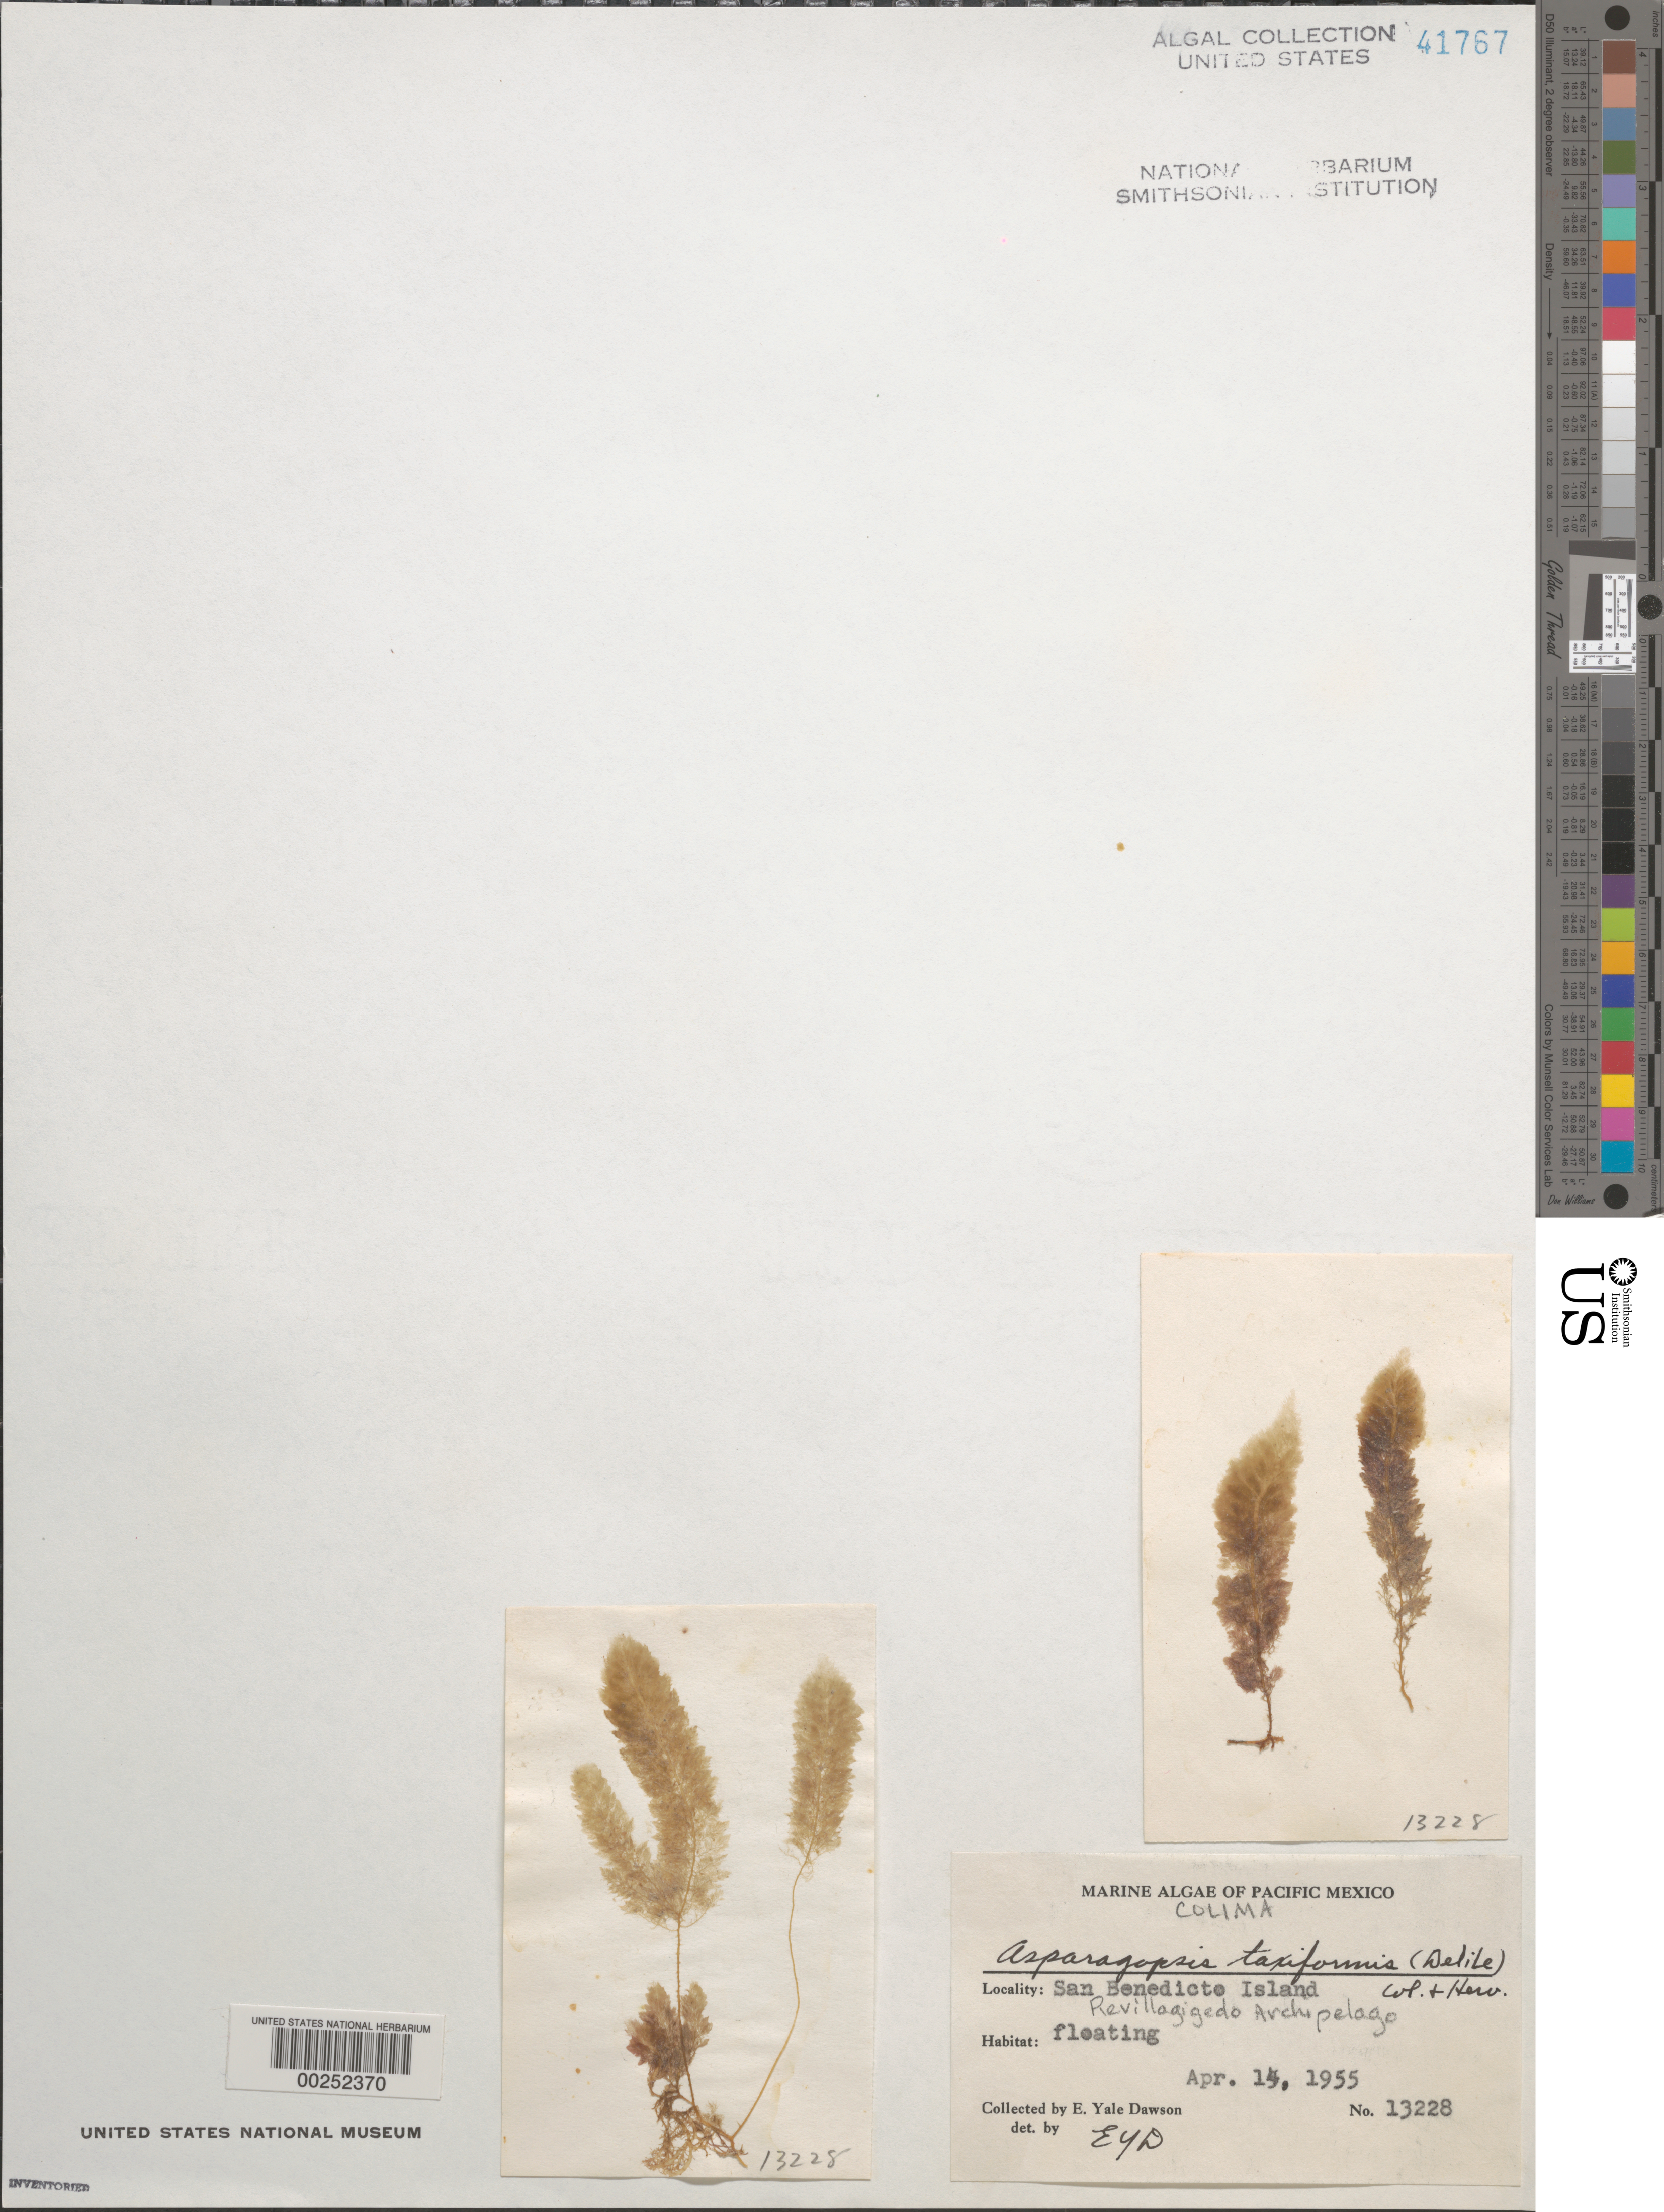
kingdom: Plantae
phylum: Rhodophyta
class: Florideophyceae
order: Bonnemaisoniales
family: Bonnemaisoniaceae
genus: Asparagopsis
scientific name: Asparagopsis taxiformis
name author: (Delile) Trevis.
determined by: Dawson, E. Y.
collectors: E. Y. Dawson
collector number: EYD 13228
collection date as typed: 14 Apr 1955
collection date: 1955-04-14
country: Mexico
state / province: Colima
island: Isla San Benedicto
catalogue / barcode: US 41767